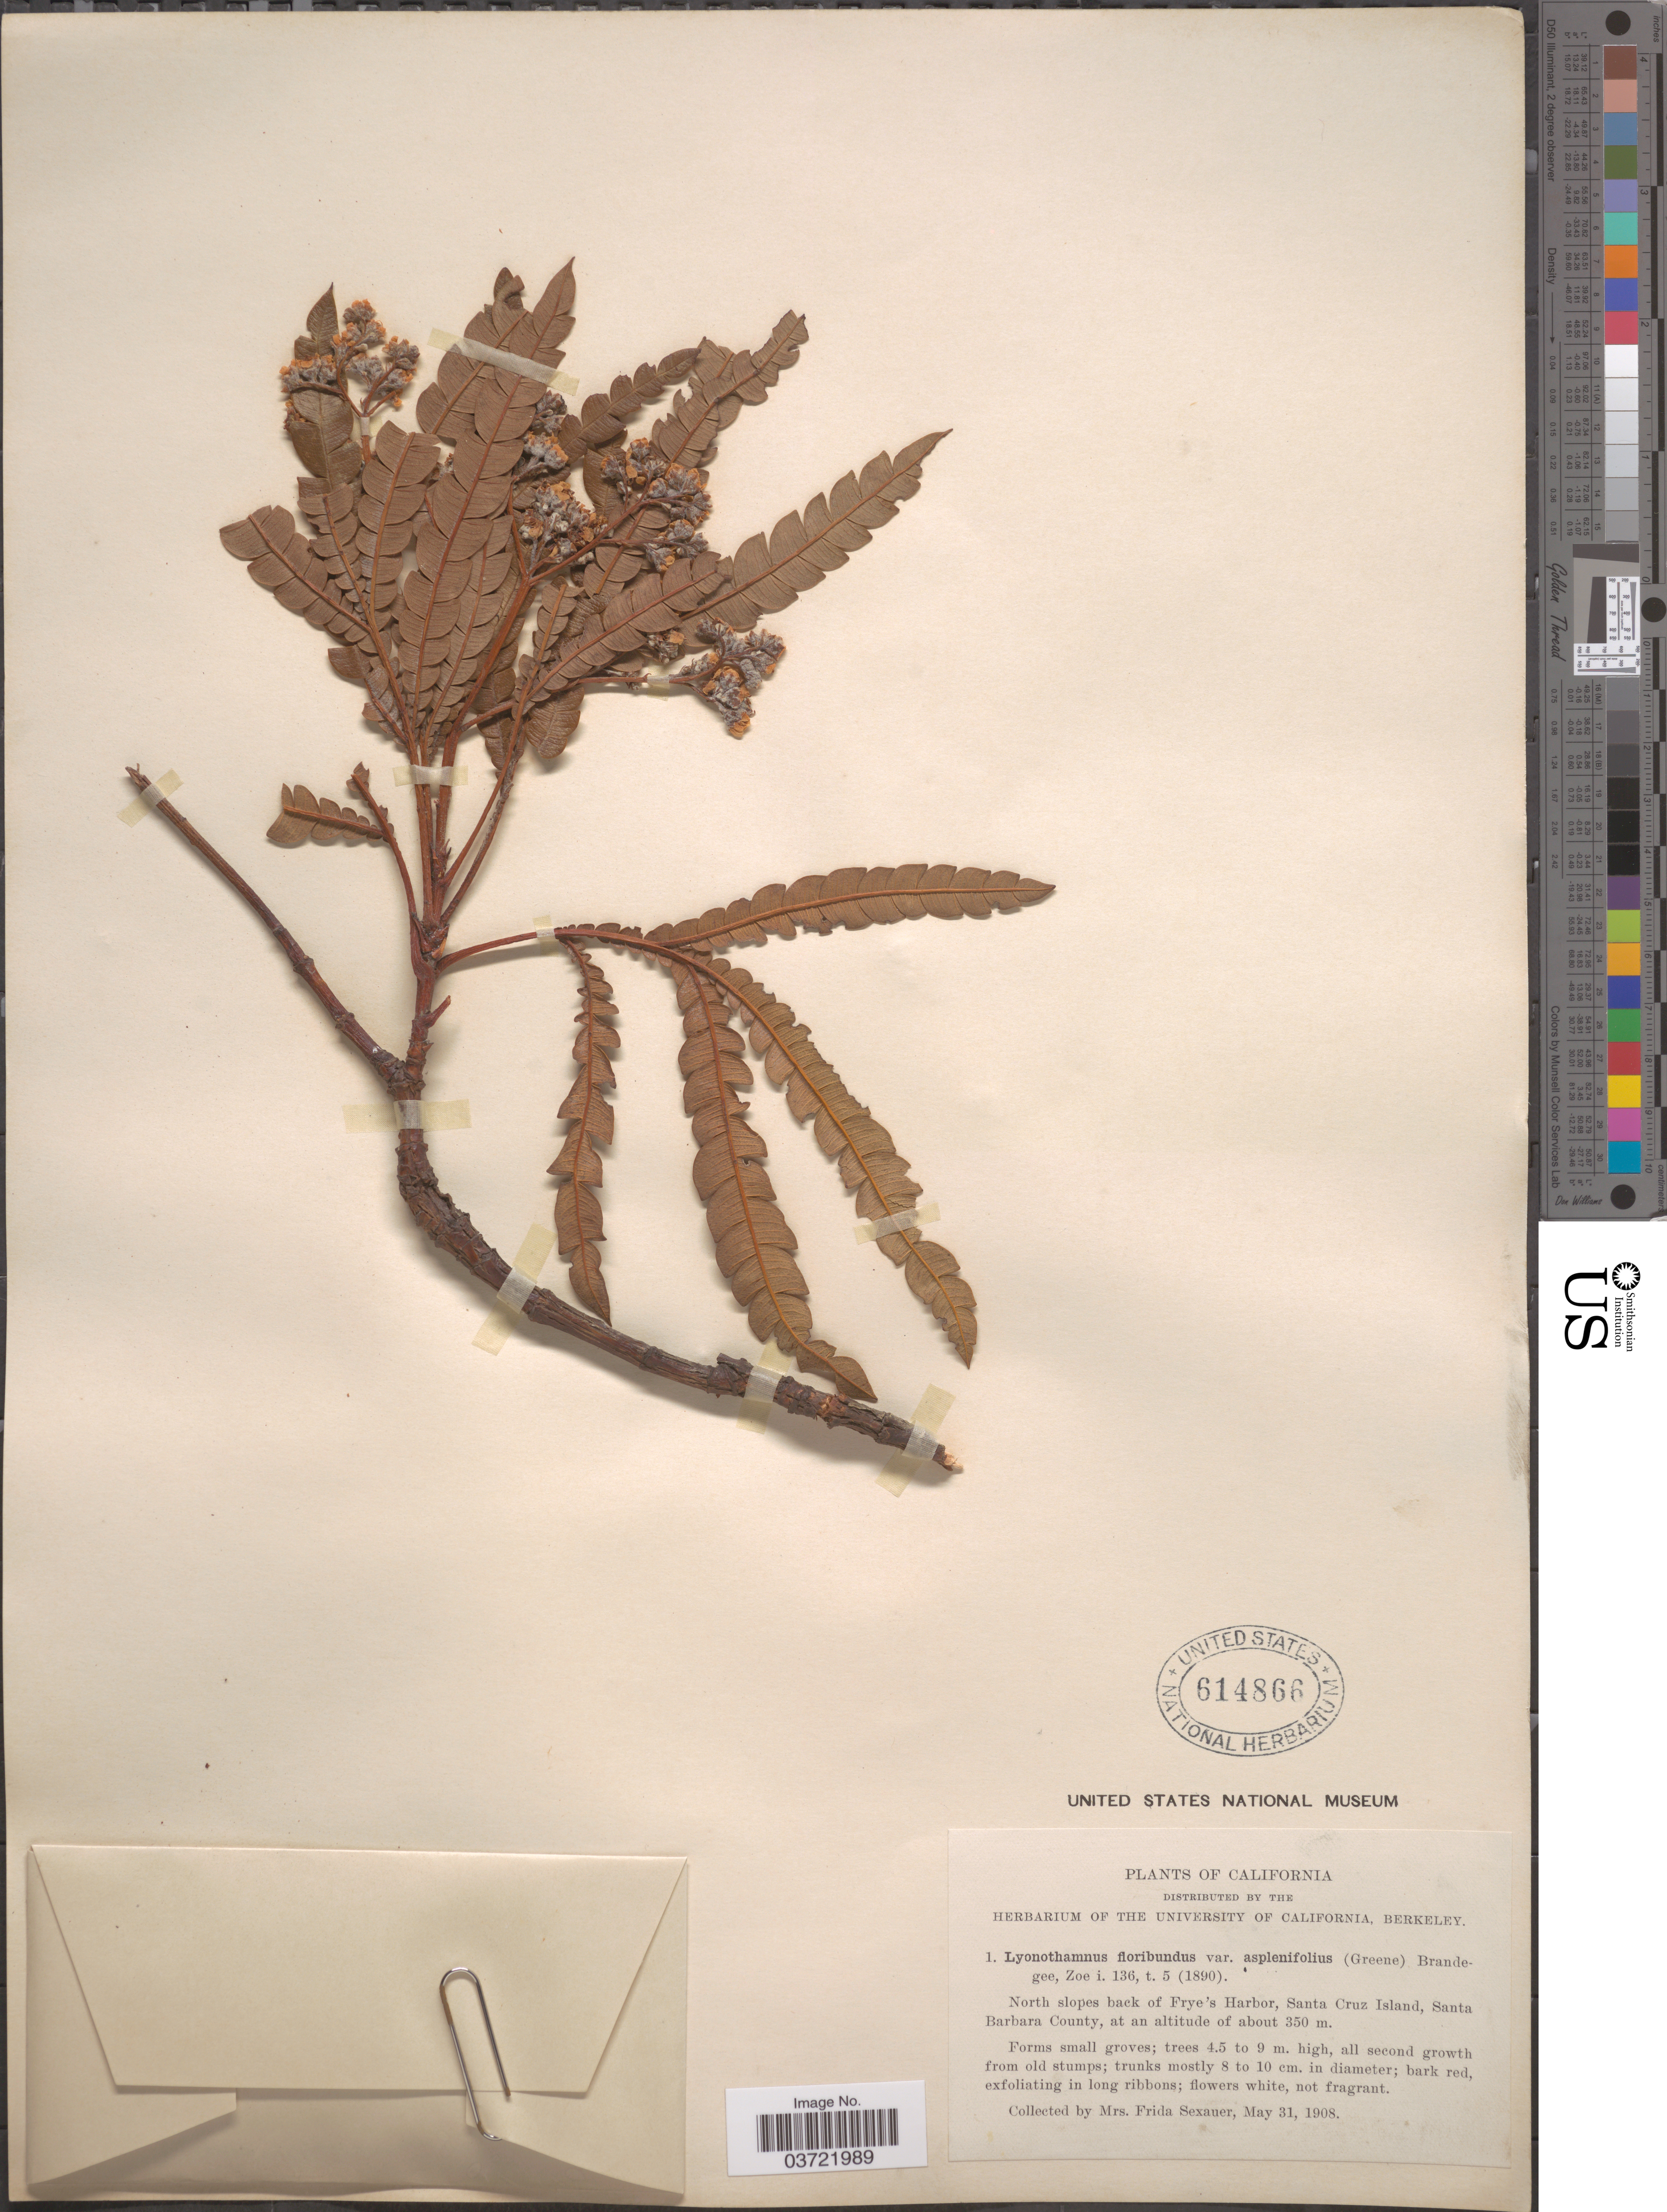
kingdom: Plantae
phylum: Tracheophyta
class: Magnoliopsida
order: Rosales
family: Rosaceae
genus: Lyonothamnus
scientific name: Lyonothamnus floribundus var. aspleniifolius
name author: (Greene) Brandegee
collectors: F. Sexauer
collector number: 1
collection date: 1908-05-31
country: United States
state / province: California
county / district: Santa Barbara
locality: North slopes back of Frye's Harbor, Santa Cruz Island, Santa Barbara County.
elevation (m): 350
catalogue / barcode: US 614866